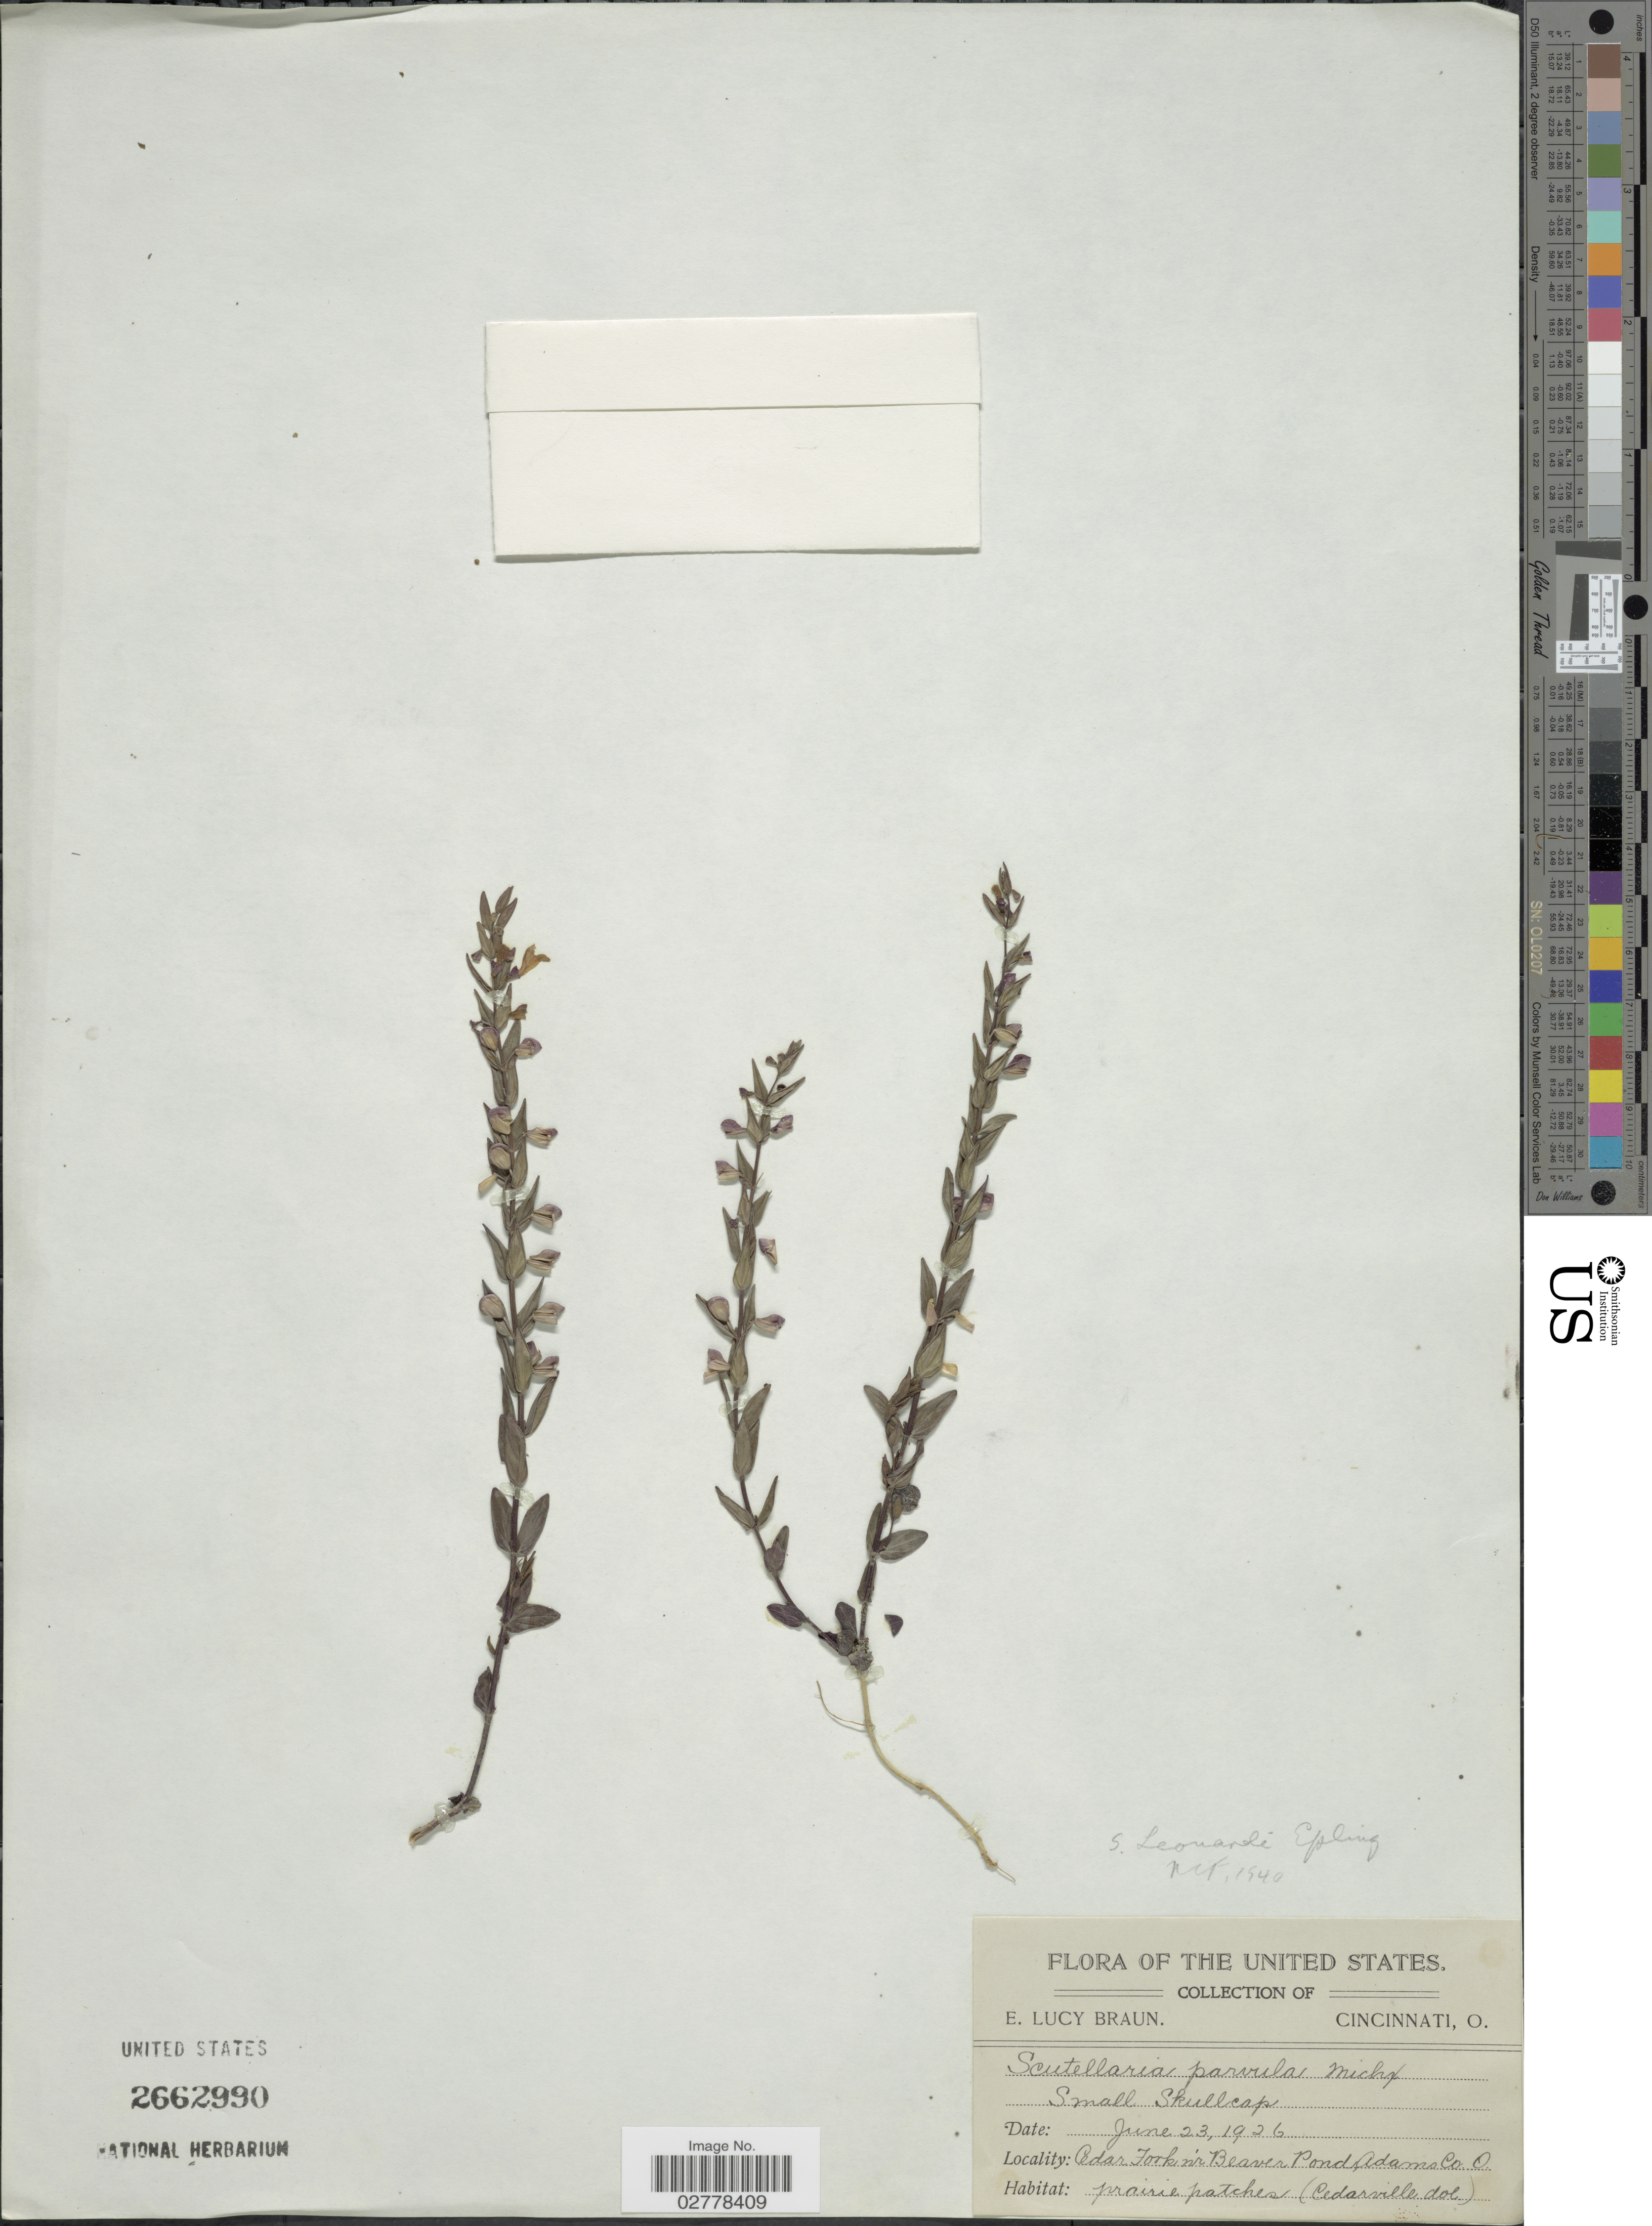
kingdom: Plantae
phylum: Tracheophyta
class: Magnoliopsida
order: Lamiales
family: Lamiaceae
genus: Scutellaria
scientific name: Scutellaria leonardii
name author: Epling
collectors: E. L. Braun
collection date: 1926-06-23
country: United States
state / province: Ohio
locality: Cedar Fork nr Beaver Pond, Adams Co.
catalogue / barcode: US 2662990